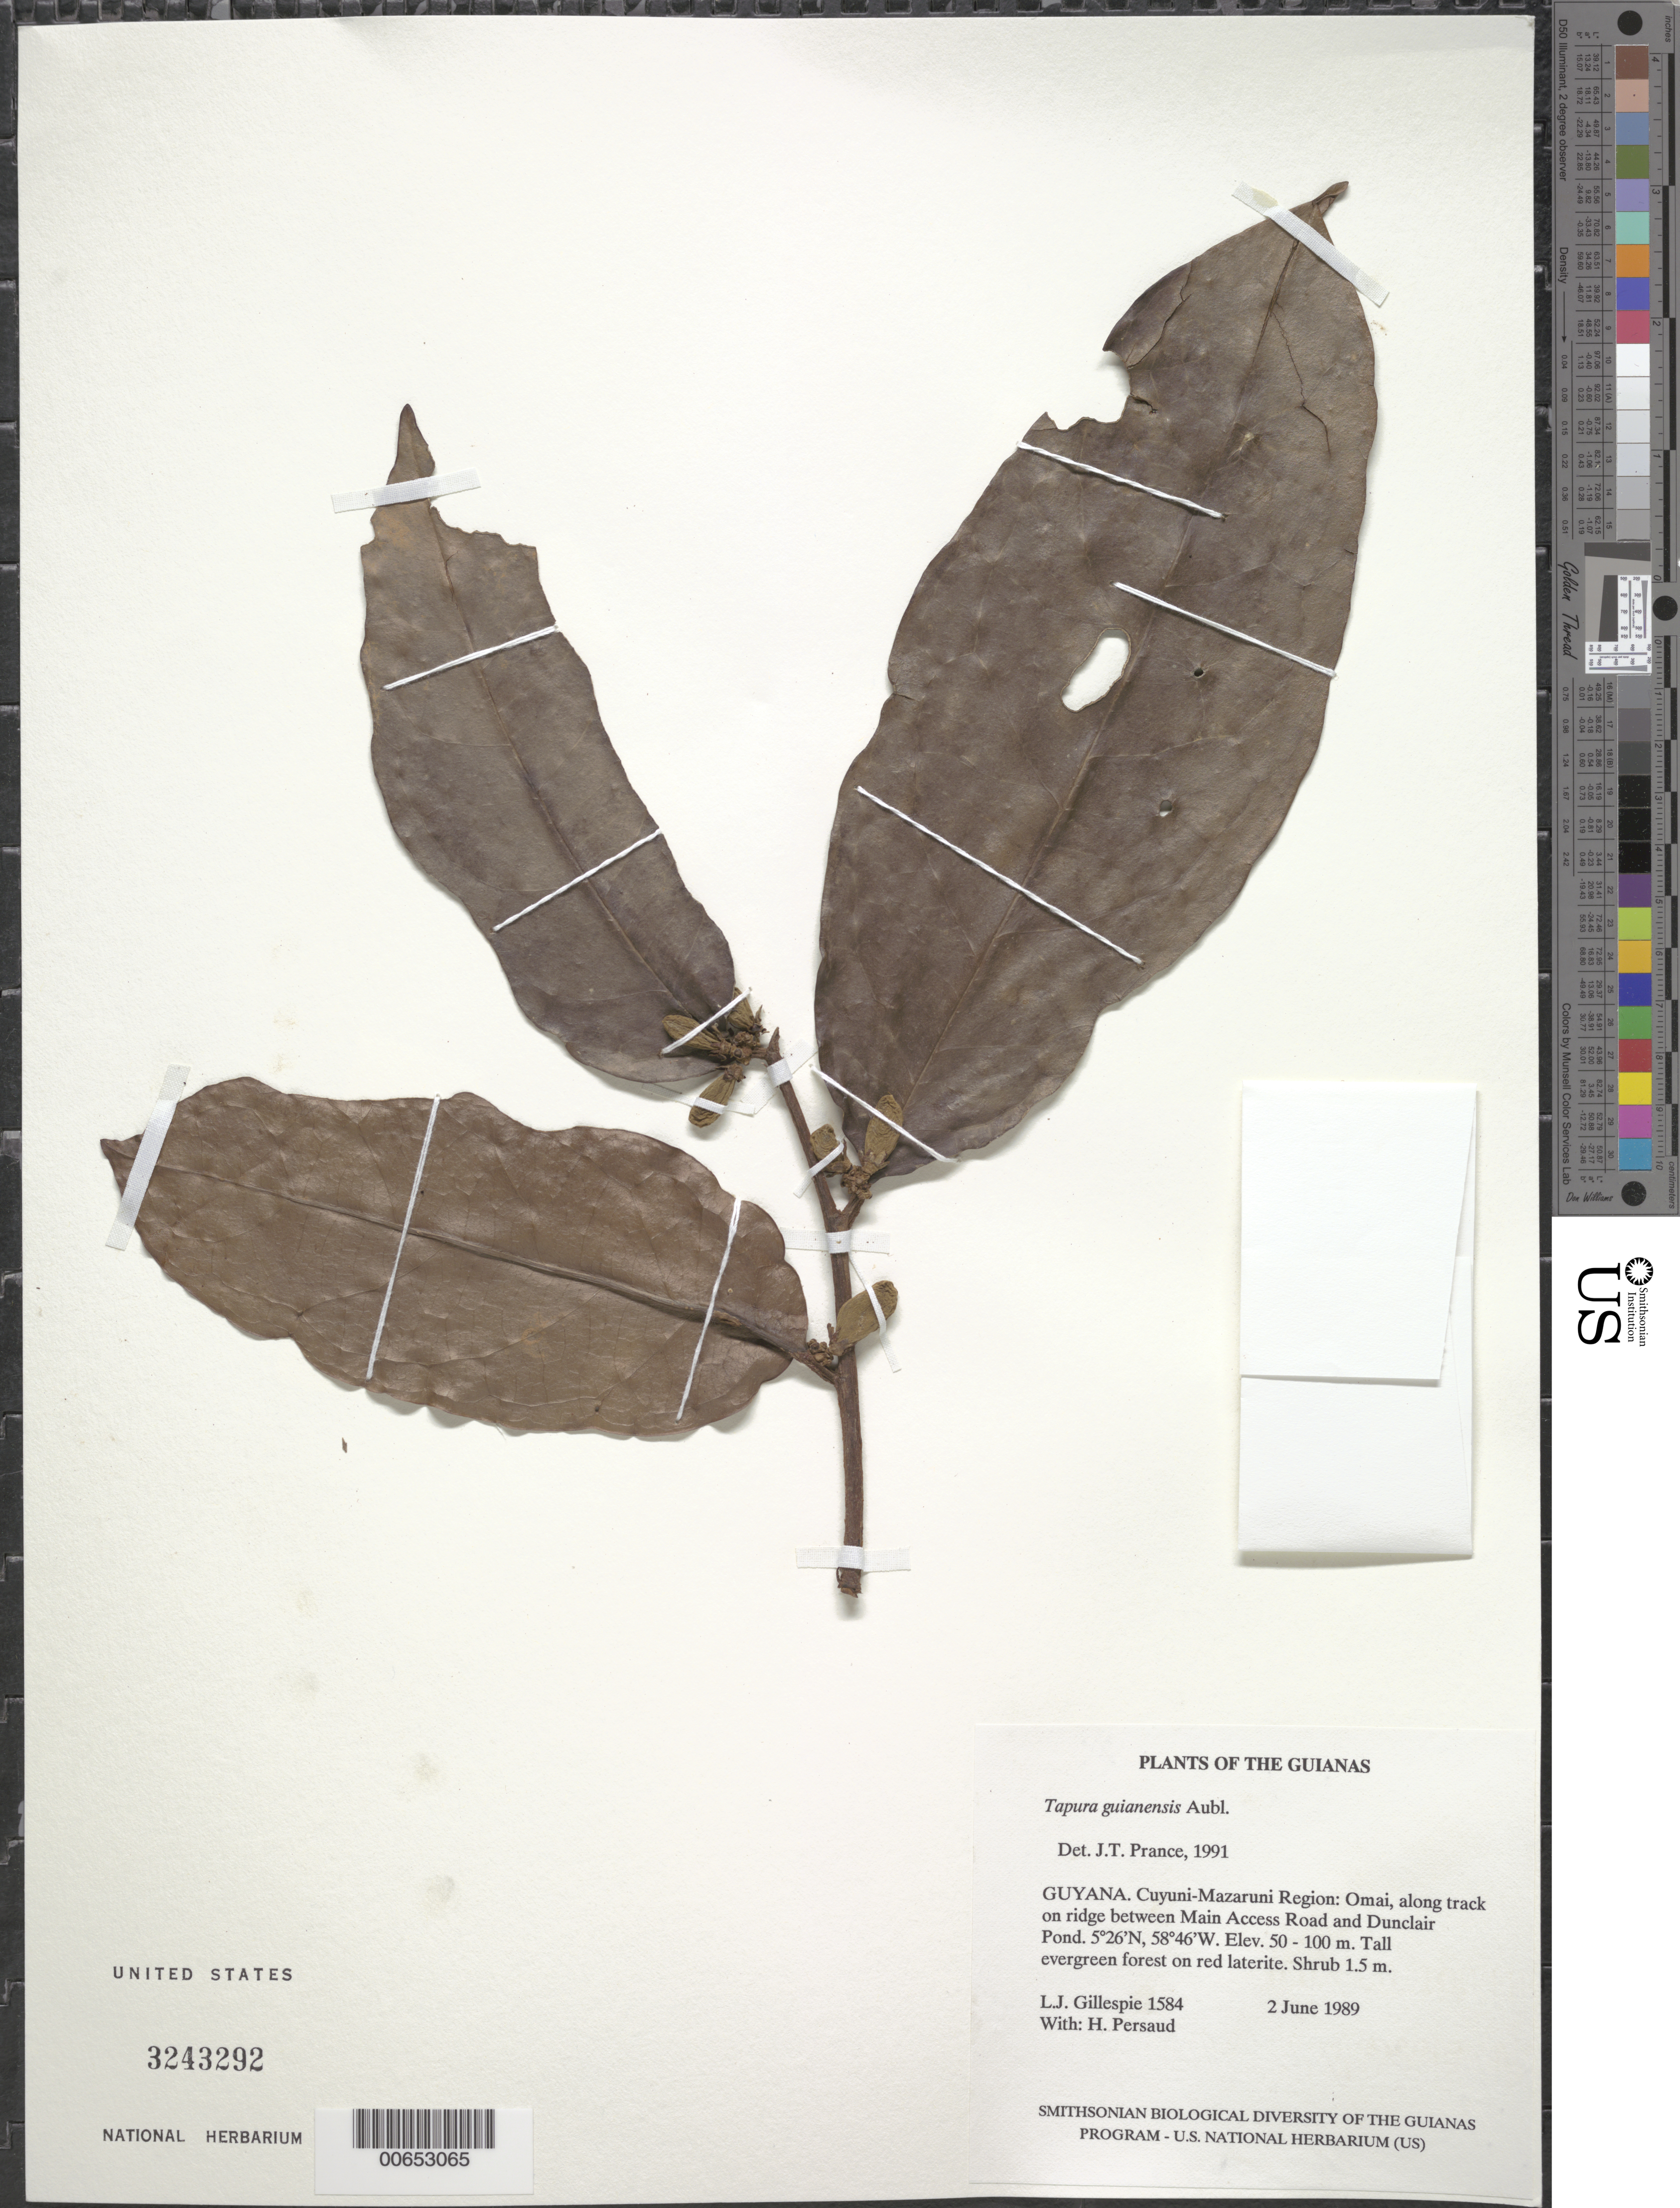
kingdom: Plantae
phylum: Tracheophyta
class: Magnoliopsida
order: Malpighiales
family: Dichapetalaceae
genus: Tapura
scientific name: Tapura guianensis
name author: Aubl.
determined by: Prance, G. T.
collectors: L. J. Gillespie & H. Persaud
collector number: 1584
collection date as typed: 2 June 1989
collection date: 1989-06-02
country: Guyana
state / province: Cuyuni-Mazaruni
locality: Omai, along track on ridge between Main Access Road and Dunclair Pond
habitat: Tall evergreen forest on red laterite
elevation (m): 50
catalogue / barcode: US 3243292